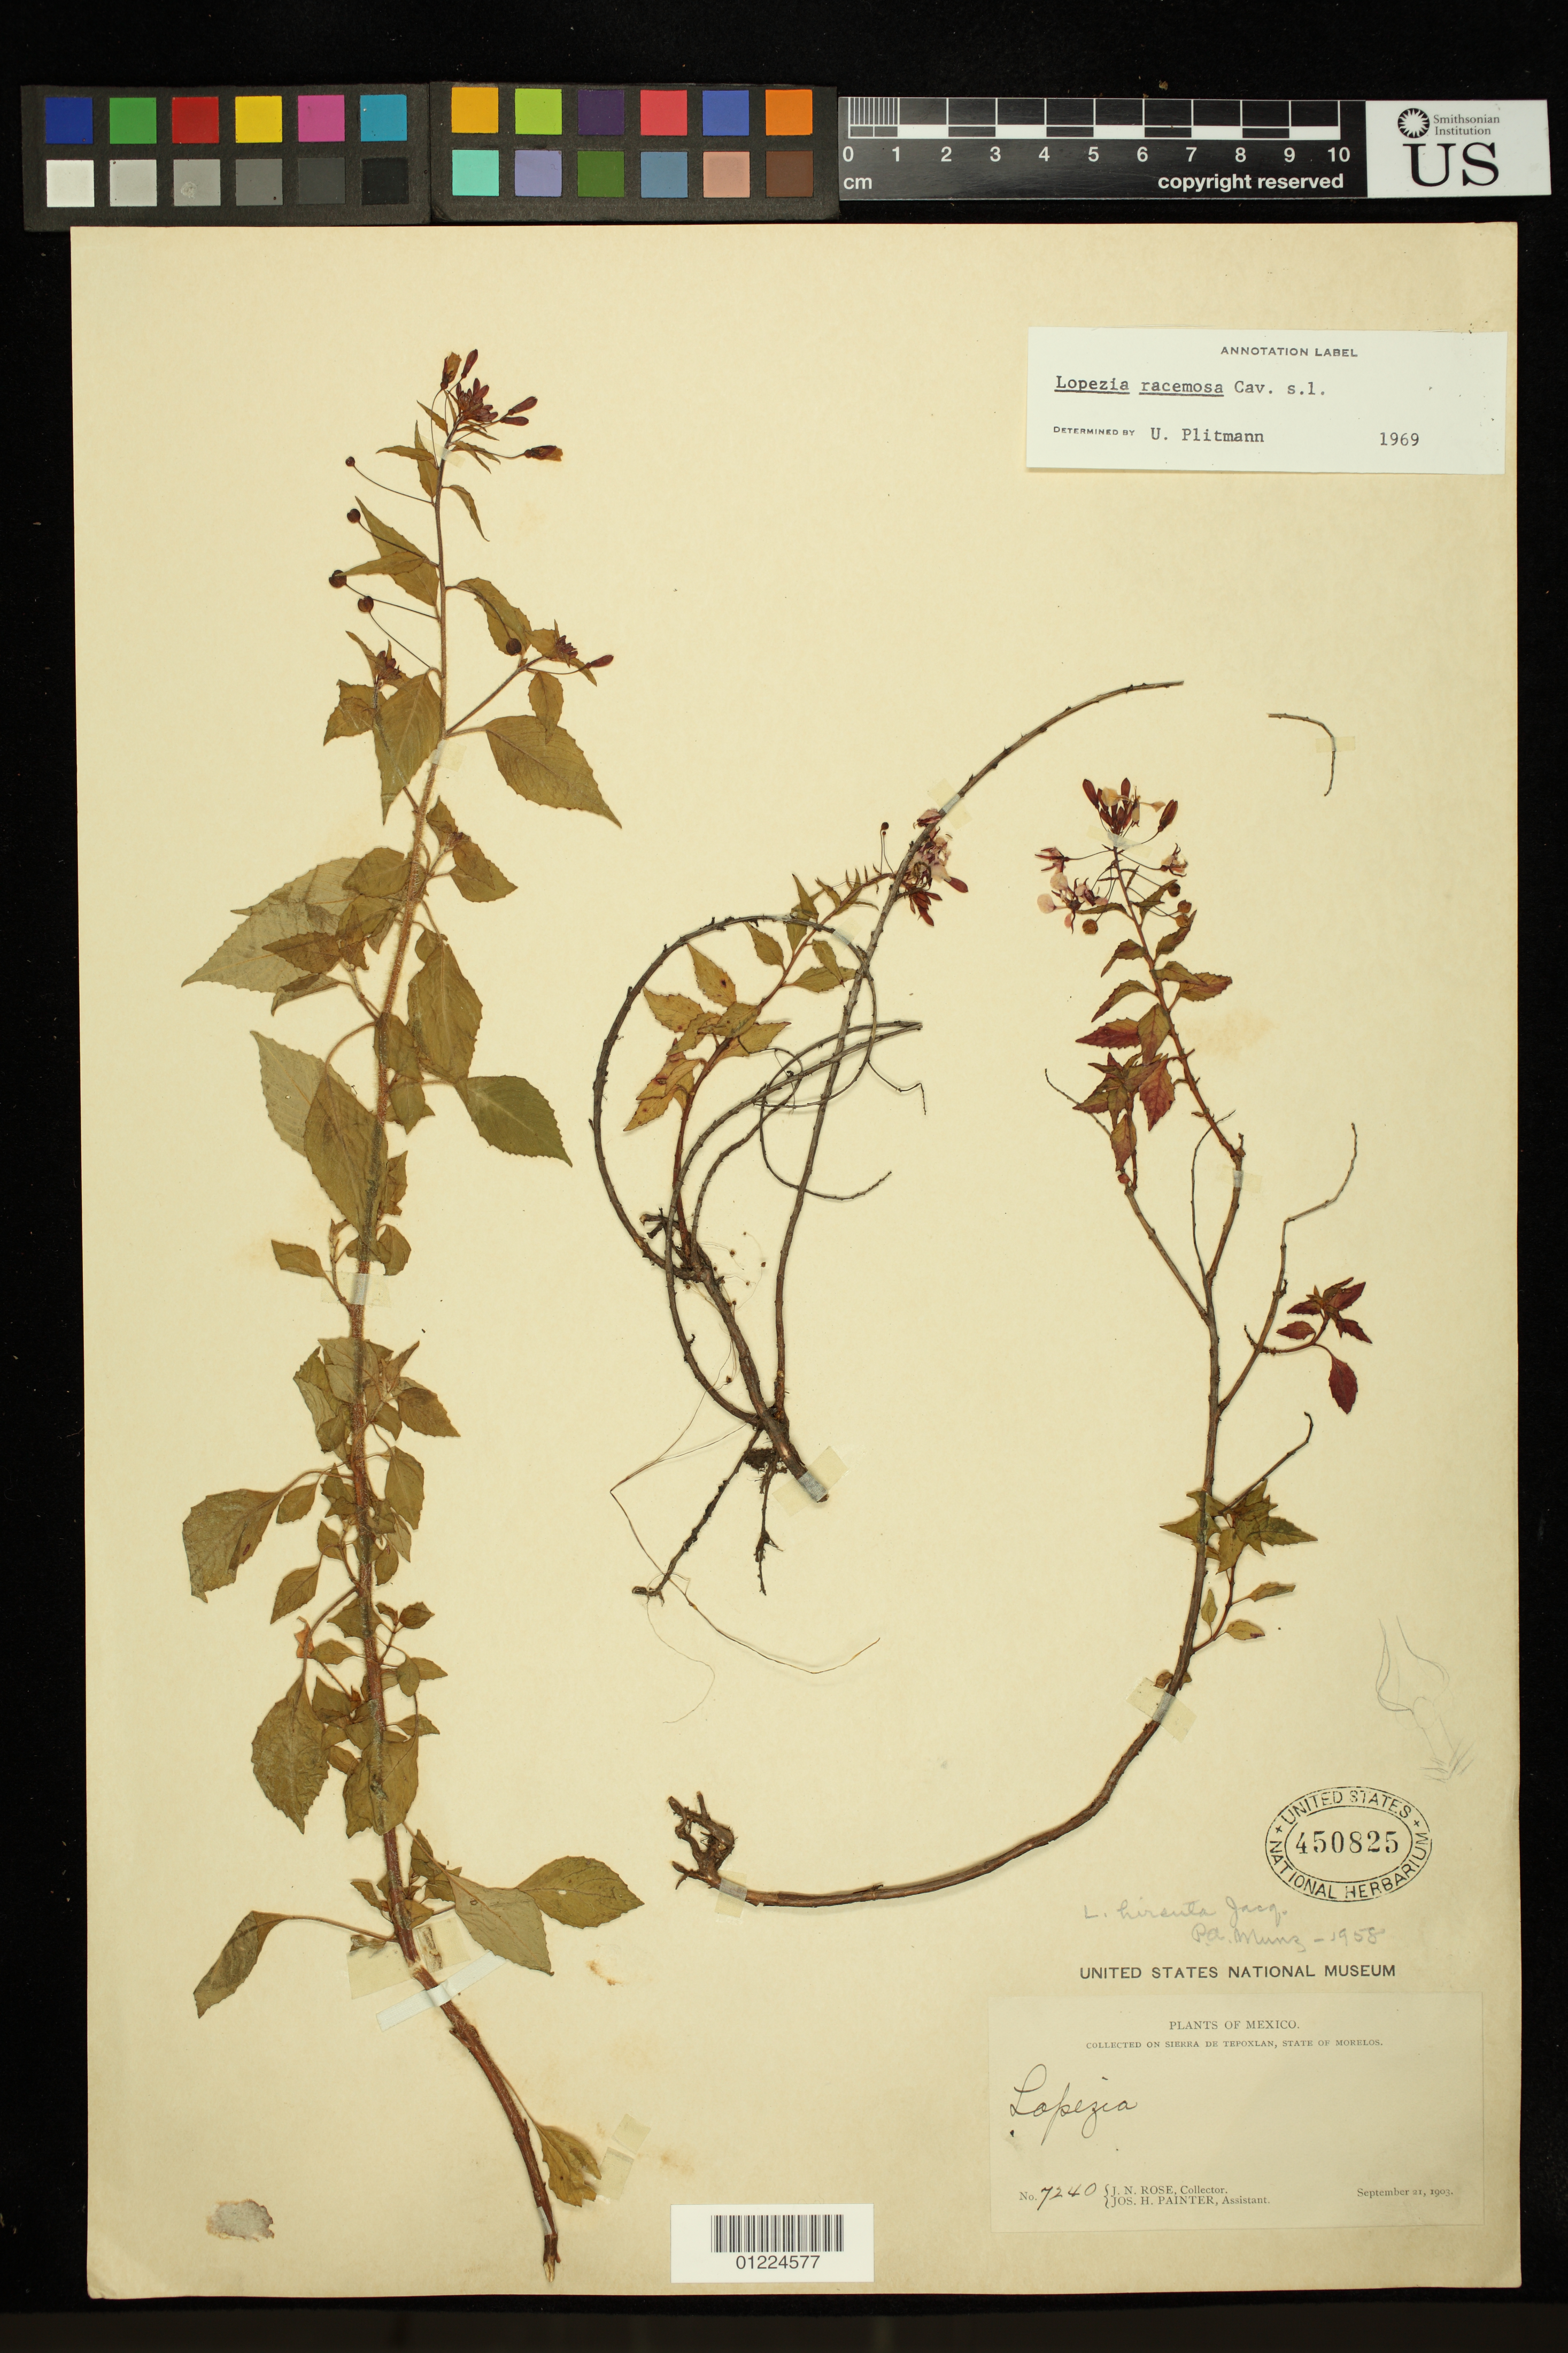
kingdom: Plantae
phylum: Tracheophyta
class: Magnoliopsida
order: Myrtales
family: Onagraceae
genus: Lopezia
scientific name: Lopezia racemosa subsp. racemosa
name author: Cav.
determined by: Wagner, W. L., (BOT), Smithsonian Institution - National Museum of Natural History (UNITED STATES)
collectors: J. N. Rose & J. H. Painter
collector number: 7240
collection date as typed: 21 Sep 1903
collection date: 1903-09-21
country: Mexico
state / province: Morelos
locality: On Sierra de Tepoxtlan, State of Morelos.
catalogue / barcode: US 450825